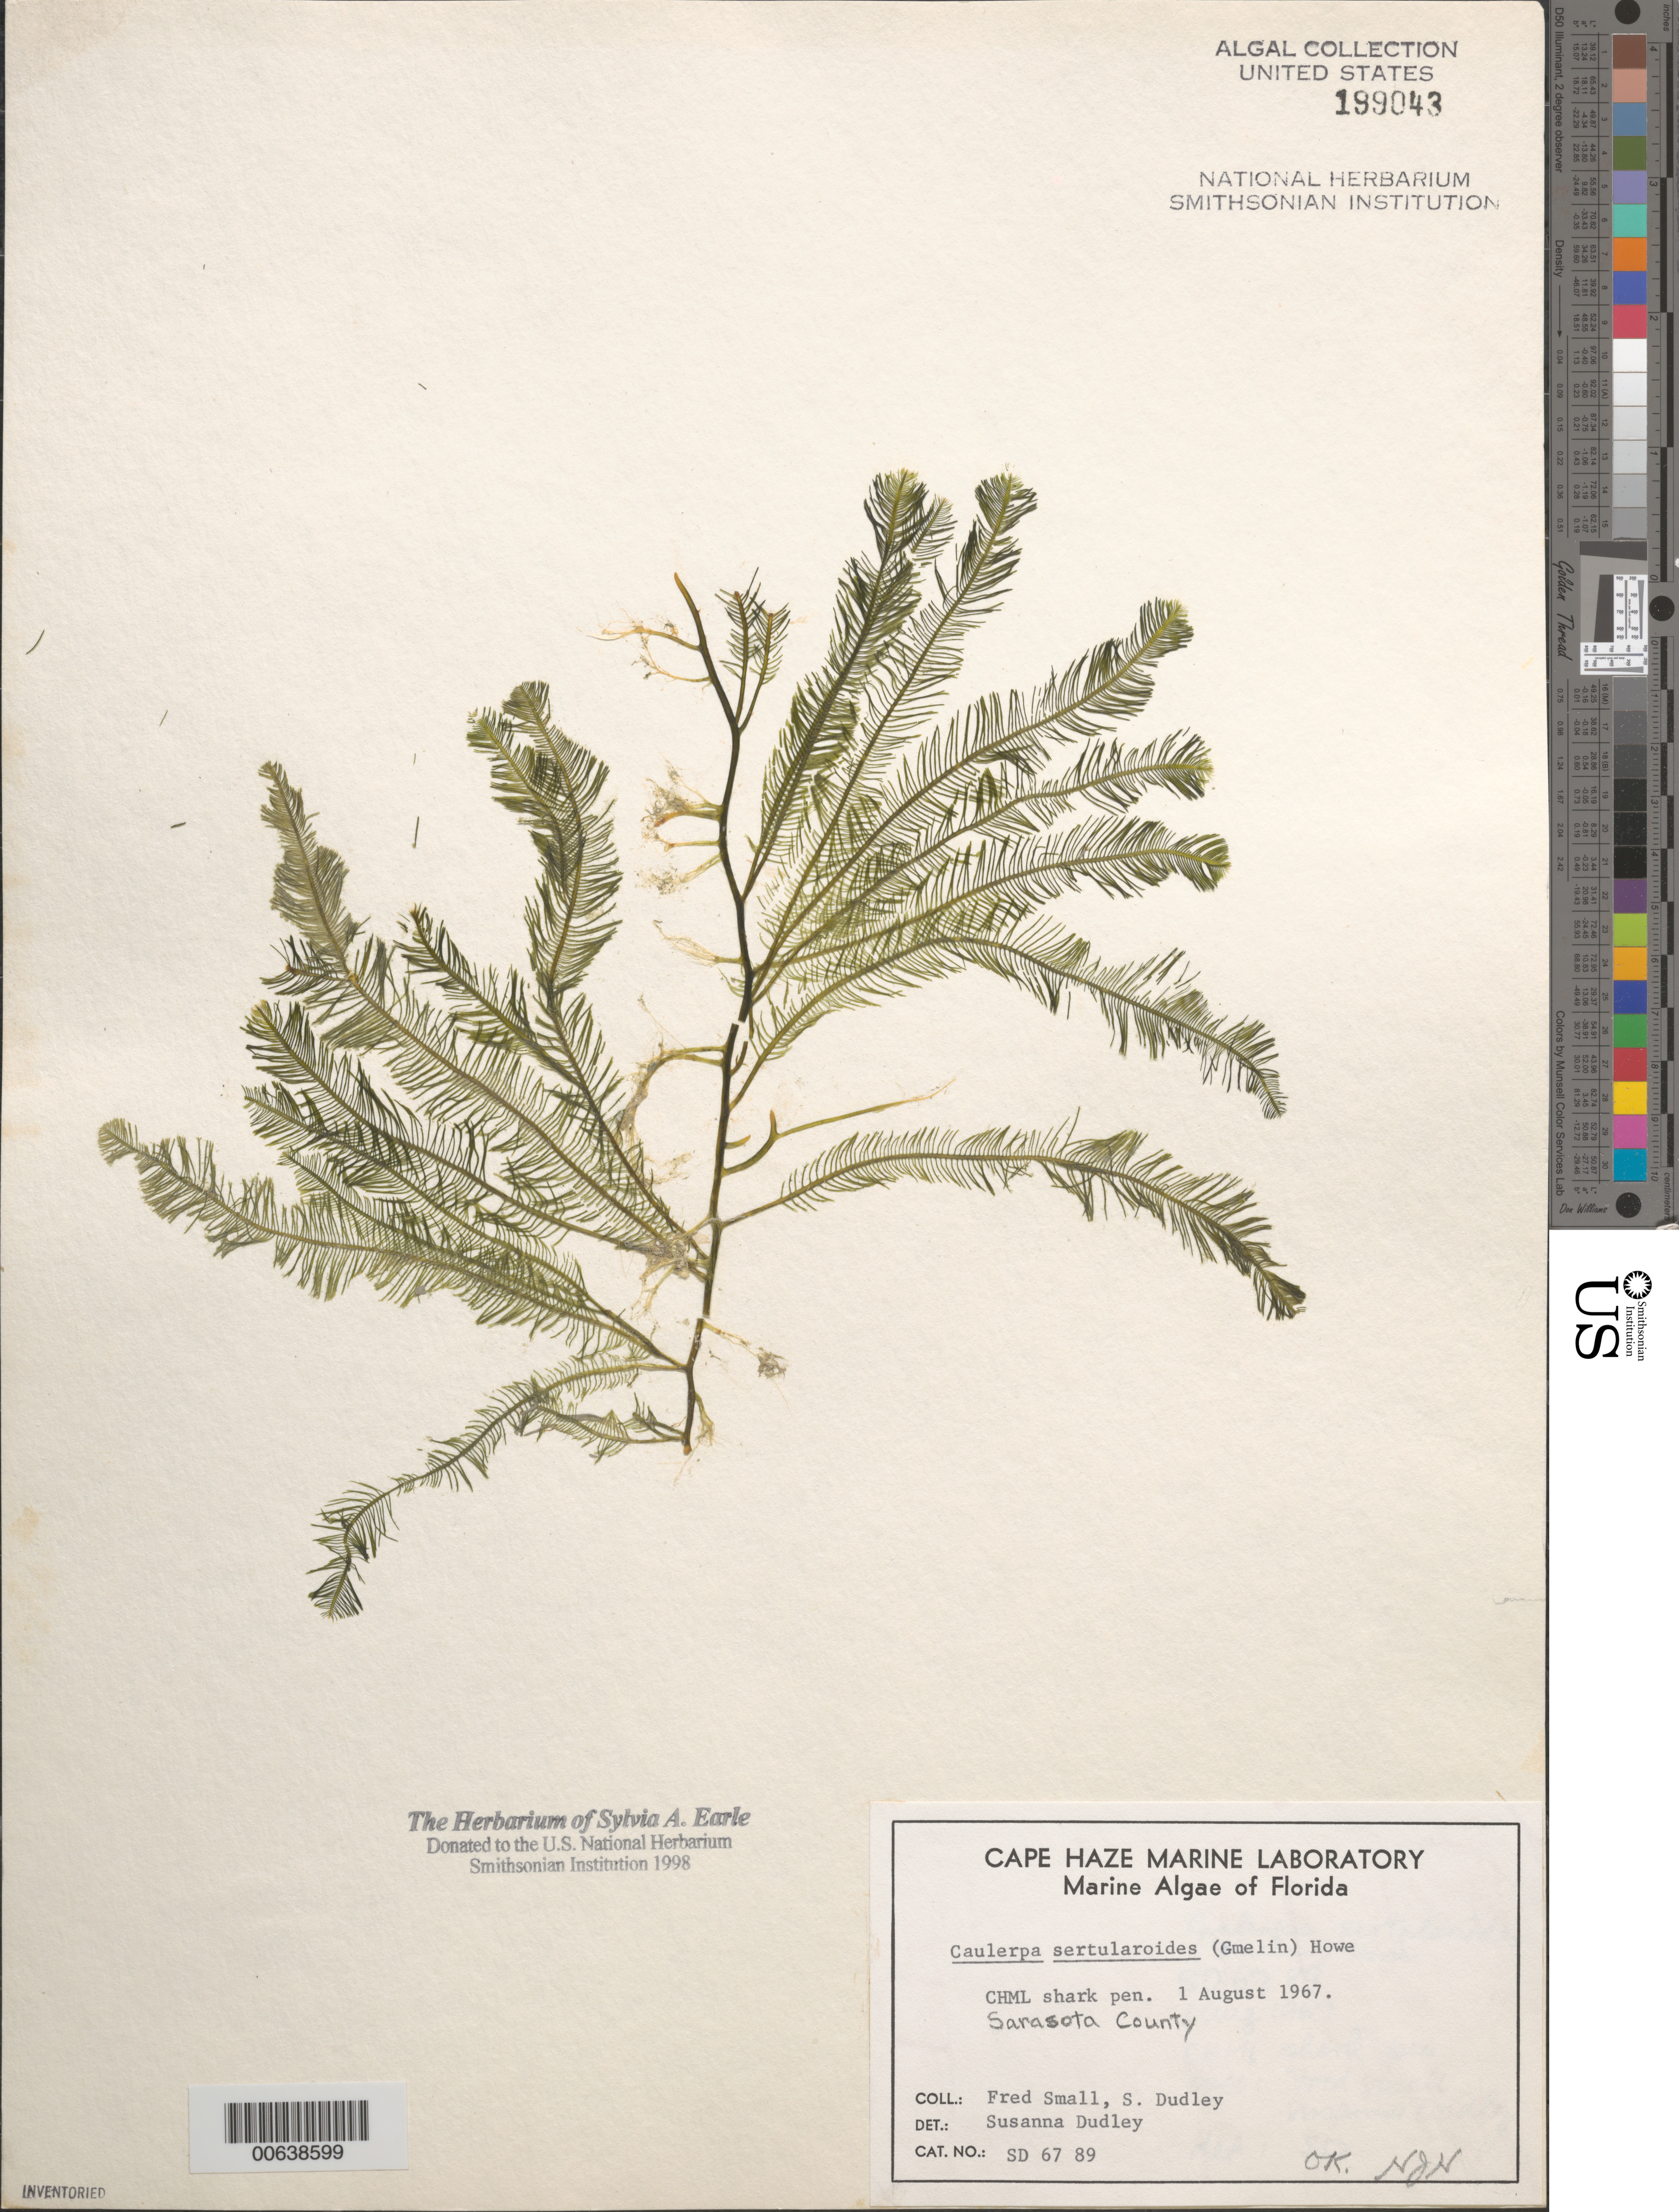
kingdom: Plantae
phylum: Chlorophyta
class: Ulvophyceae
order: Bryopsidales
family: Caulerpaceae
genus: Caulerpa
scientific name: Caulerpa sertularioides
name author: (S.G. Gmel.) M. Howe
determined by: Dudley, S.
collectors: F. Small & S. Dudley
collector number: SD 67 89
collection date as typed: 01 Aug 1967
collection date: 1967-08-01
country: United States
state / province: Florida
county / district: Sarasota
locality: Cape Haze Marine Laboratory shark pen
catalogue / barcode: US 199043